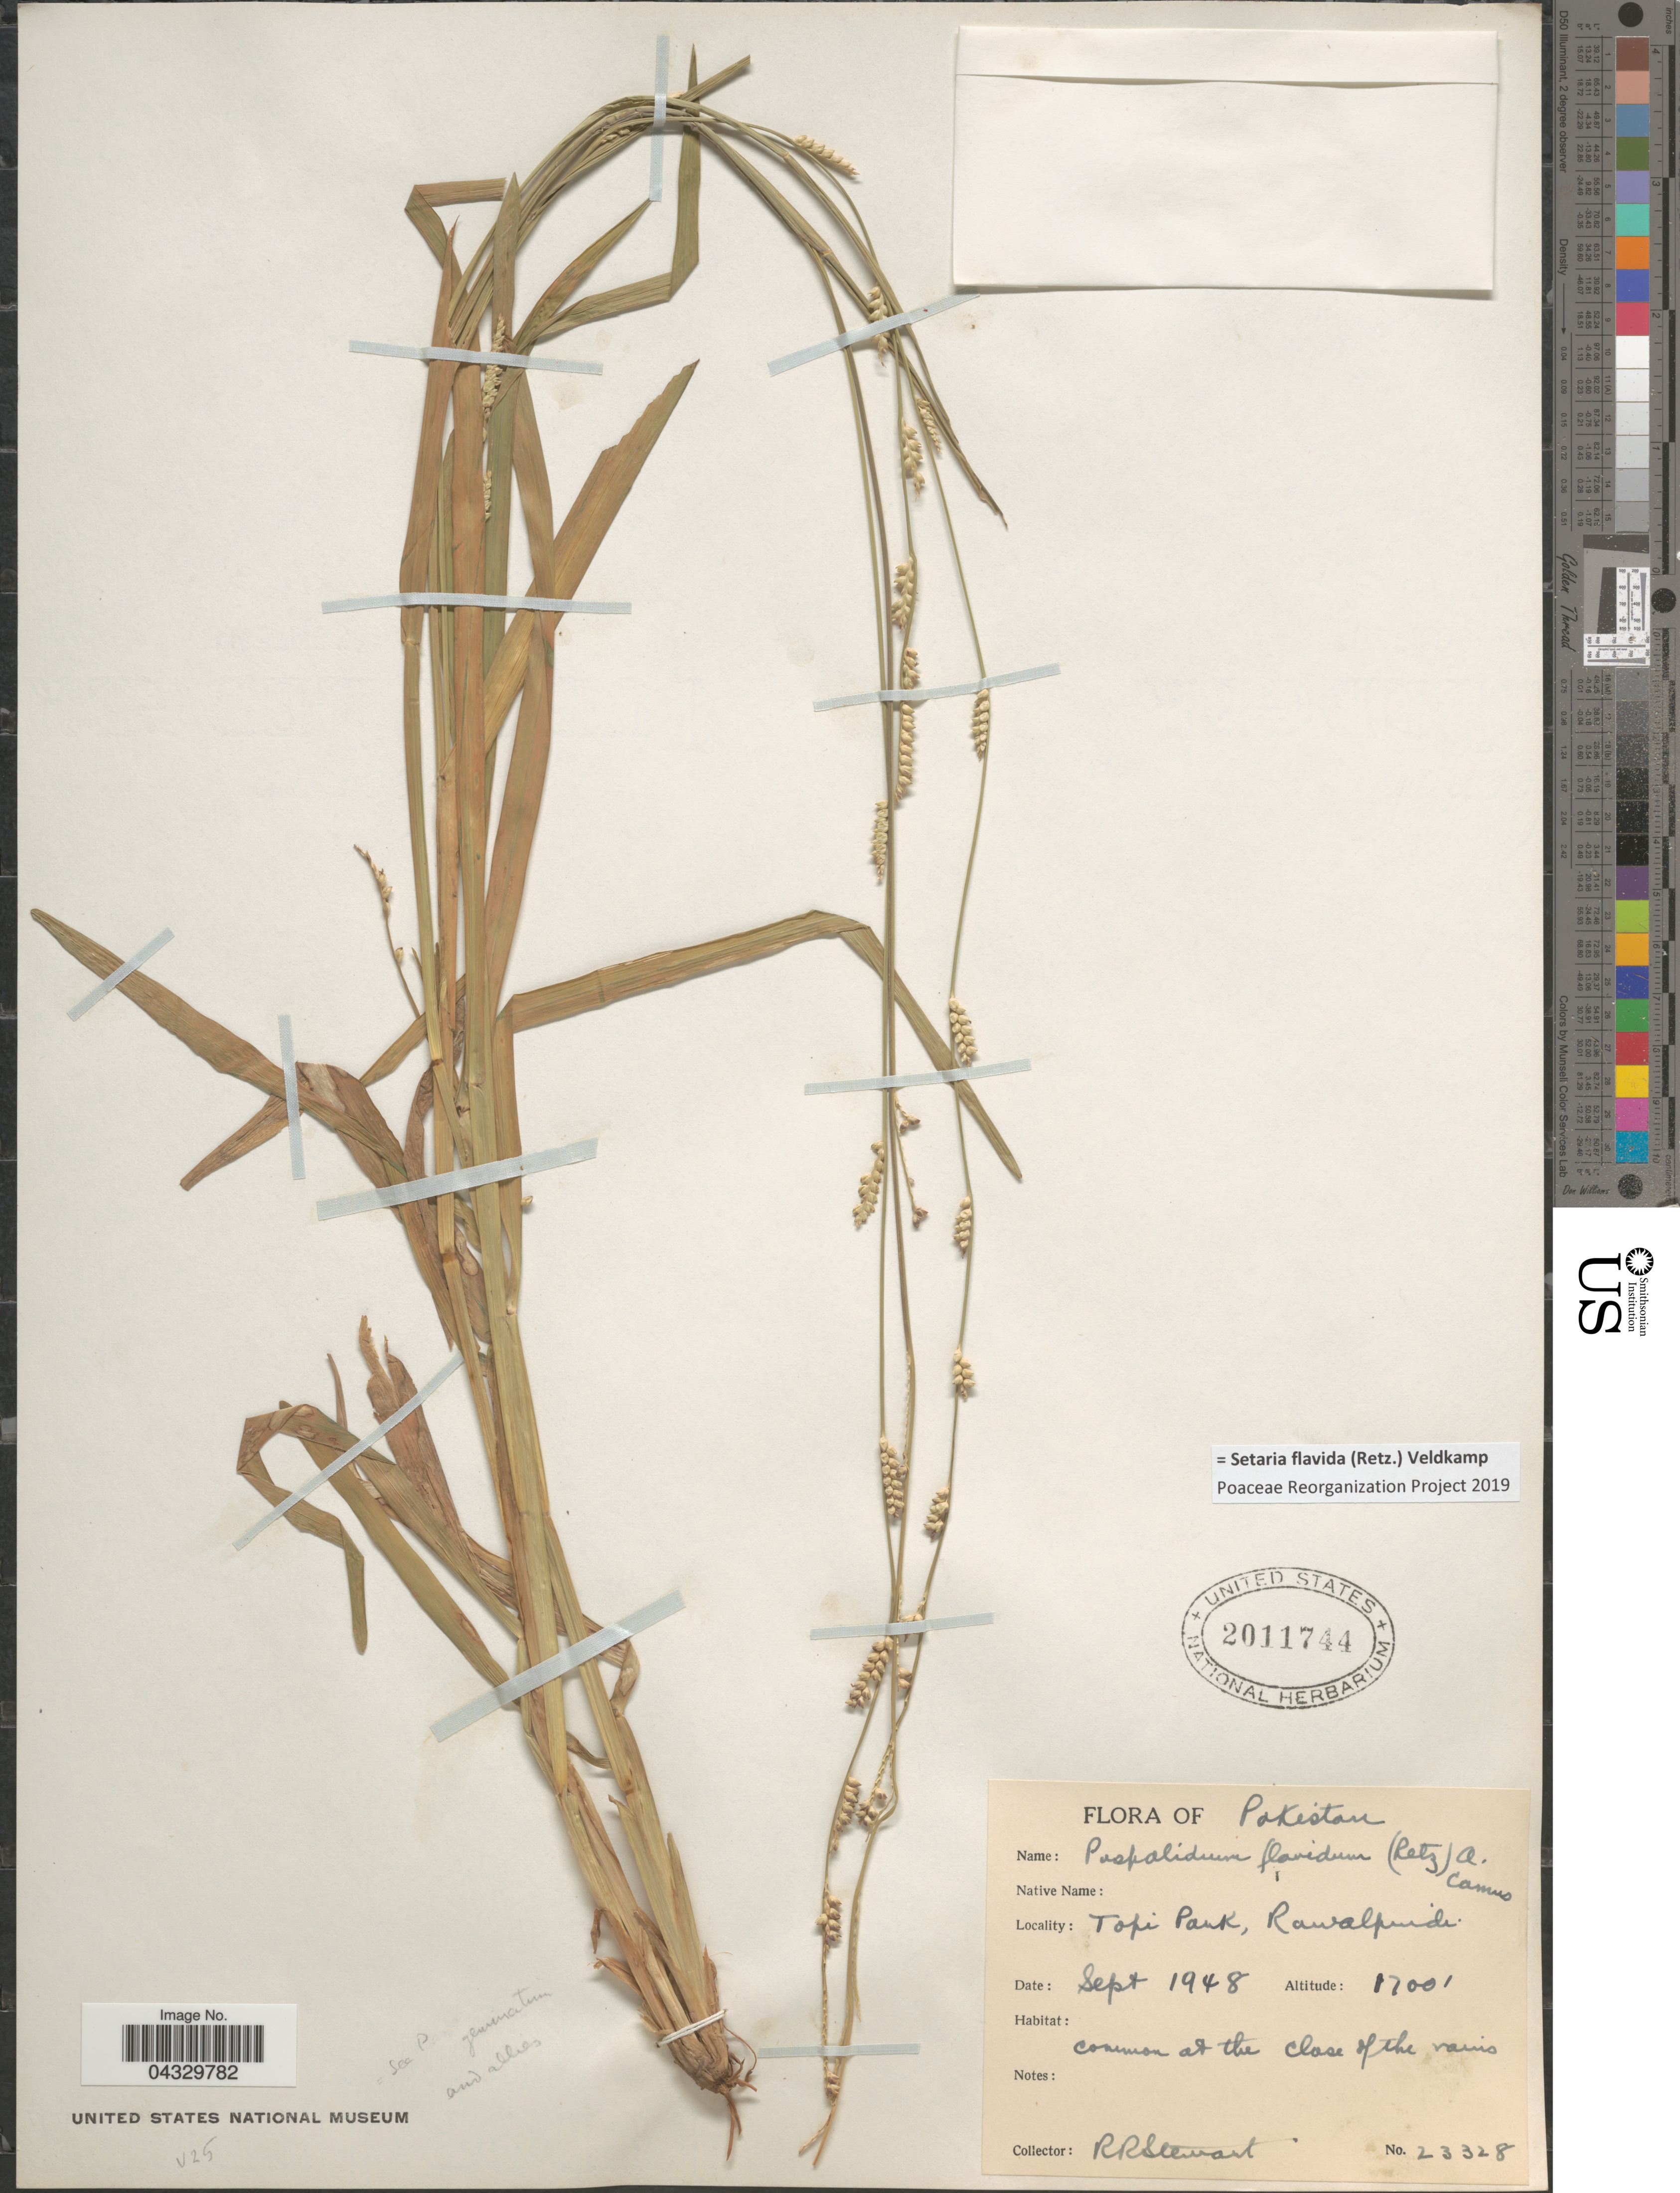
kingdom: Plantae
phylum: Tracheophyta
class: Liliopsida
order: Poales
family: Poaceae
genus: Setaria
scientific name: Setaria flavida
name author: (Retz.) Veldkamp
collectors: R. Stewart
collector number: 23328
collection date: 1948-09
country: Pakistan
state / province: Punjab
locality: Topi Park, Rawalpindi.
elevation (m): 518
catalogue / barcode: US 2011744